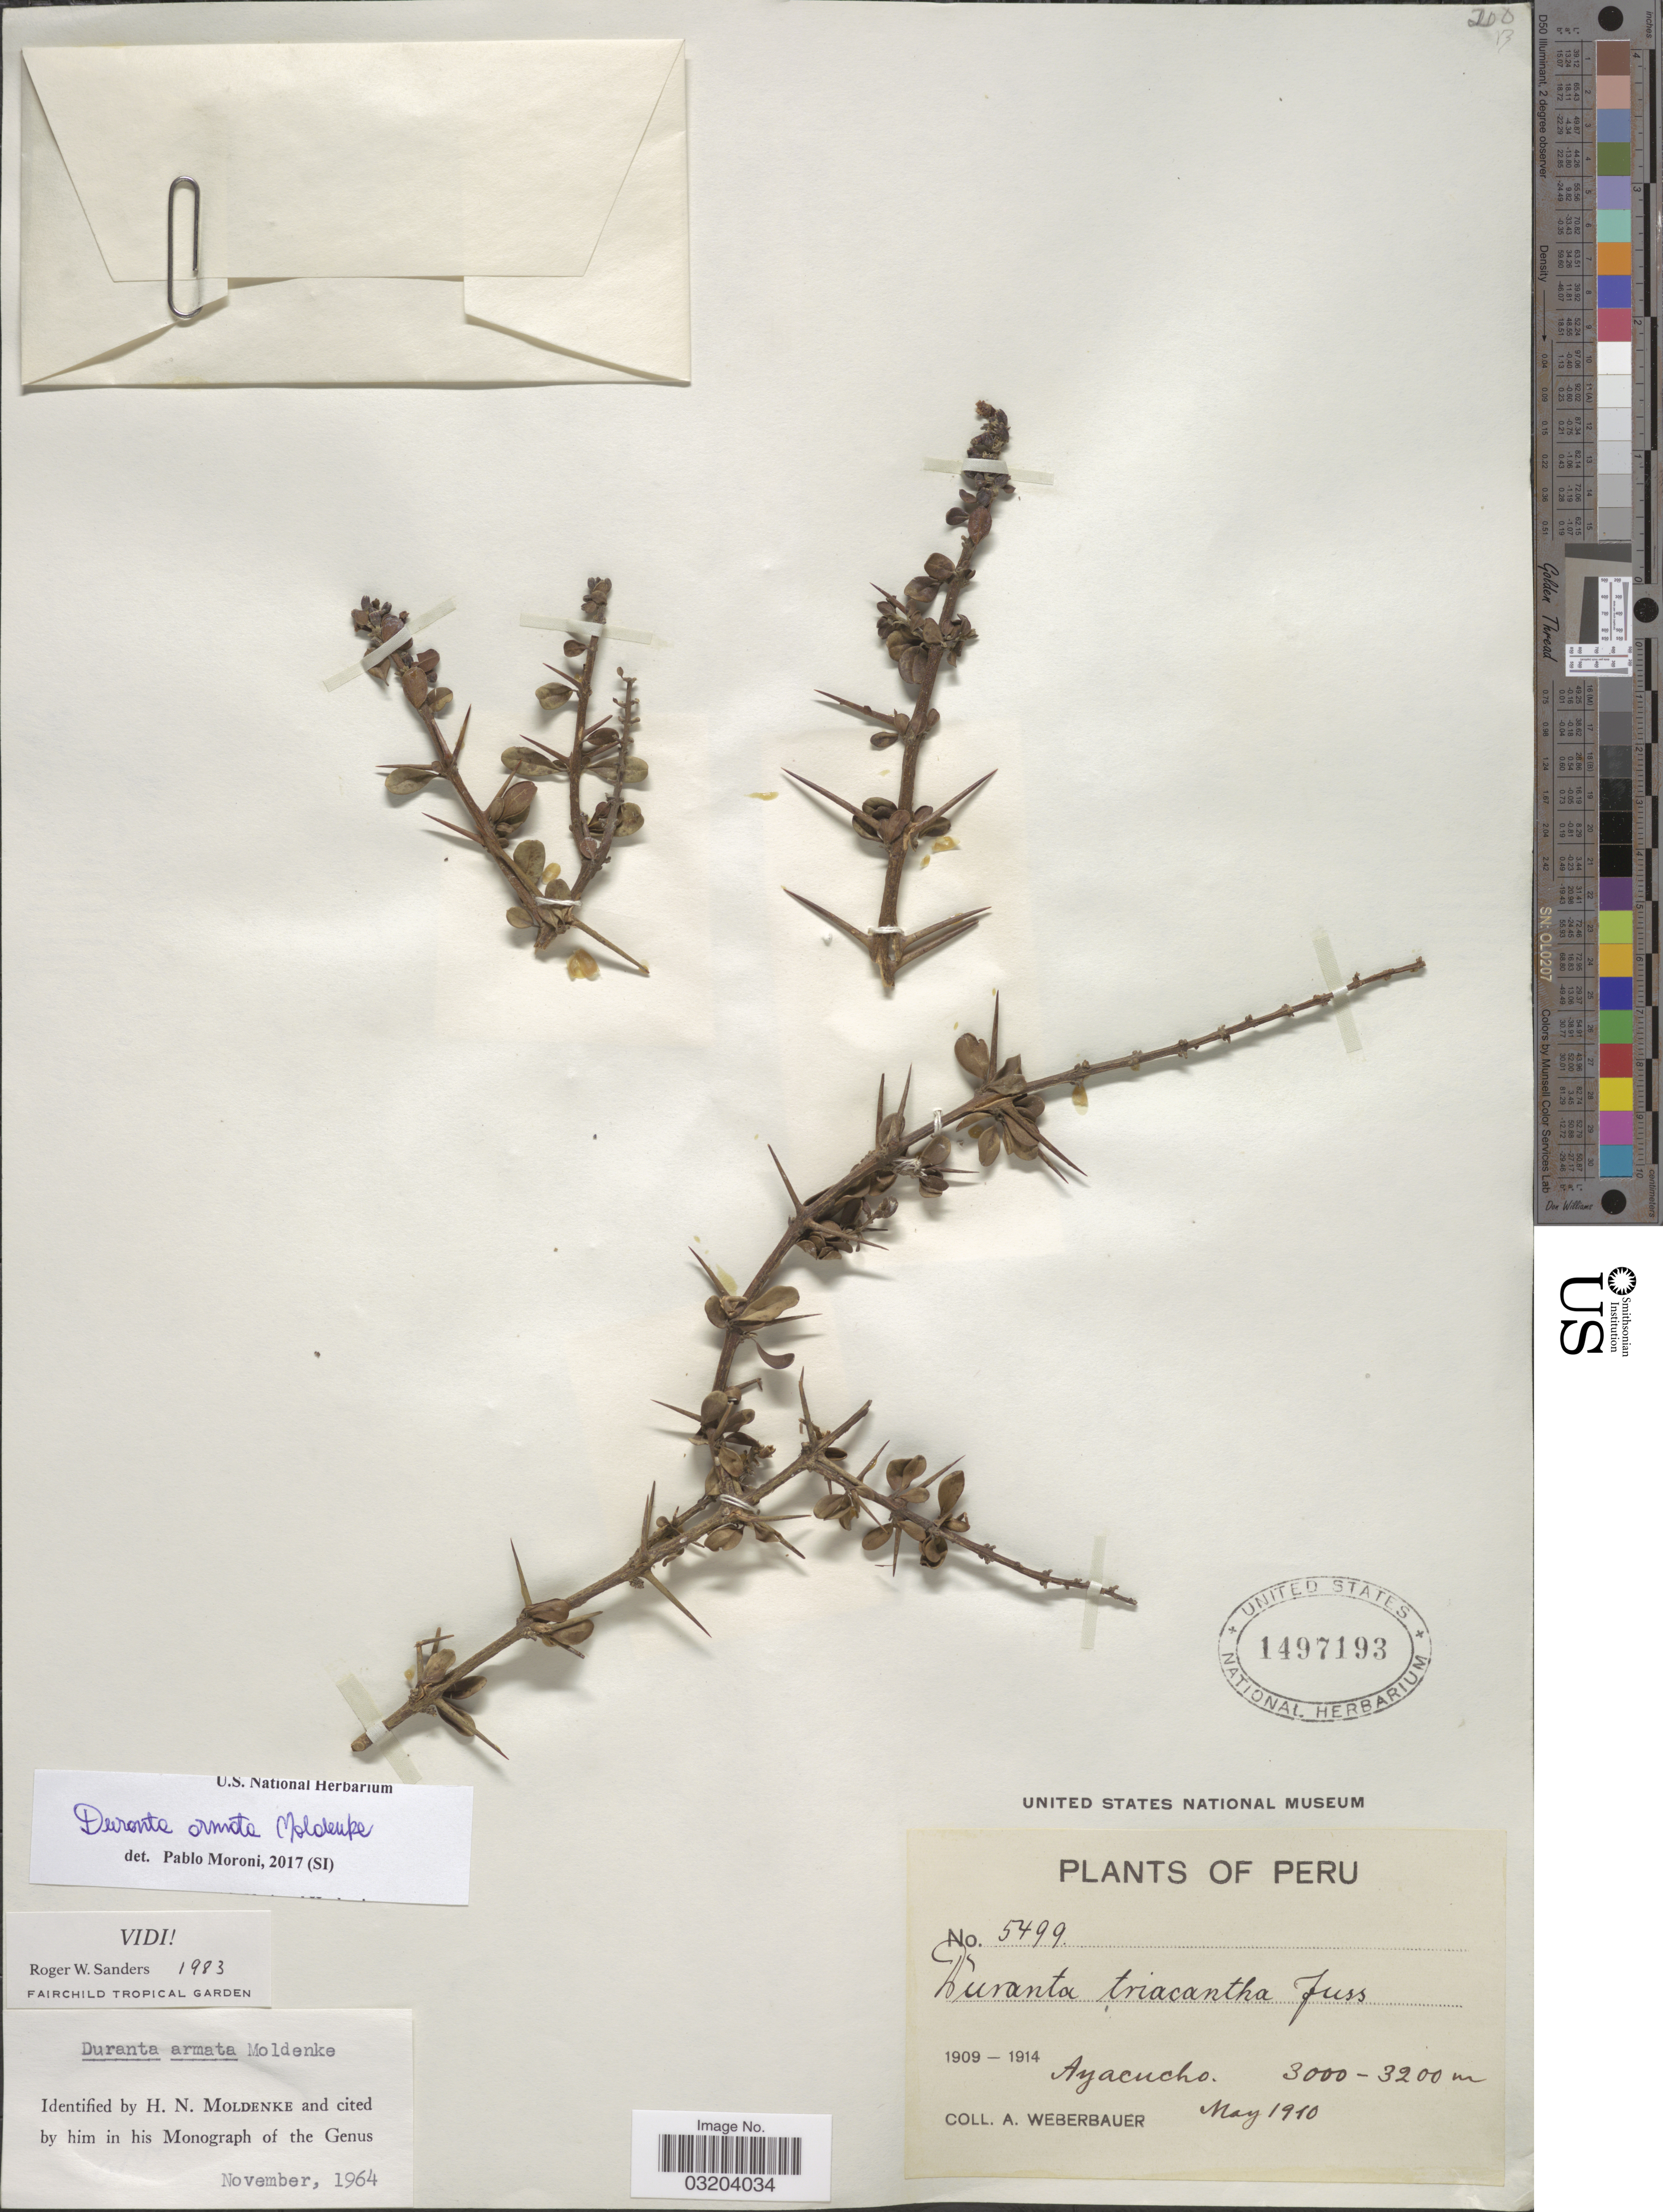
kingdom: Plantae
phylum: Tracheophyta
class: Magnoliopsida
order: Lamiales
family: Verbenaceae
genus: Duranta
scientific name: Duranta armata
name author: Moldenke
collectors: A. Weberbauer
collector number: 5499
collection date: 1910-05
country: Peru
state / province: Ayacucho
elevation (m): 3000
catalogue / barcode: US 1497193